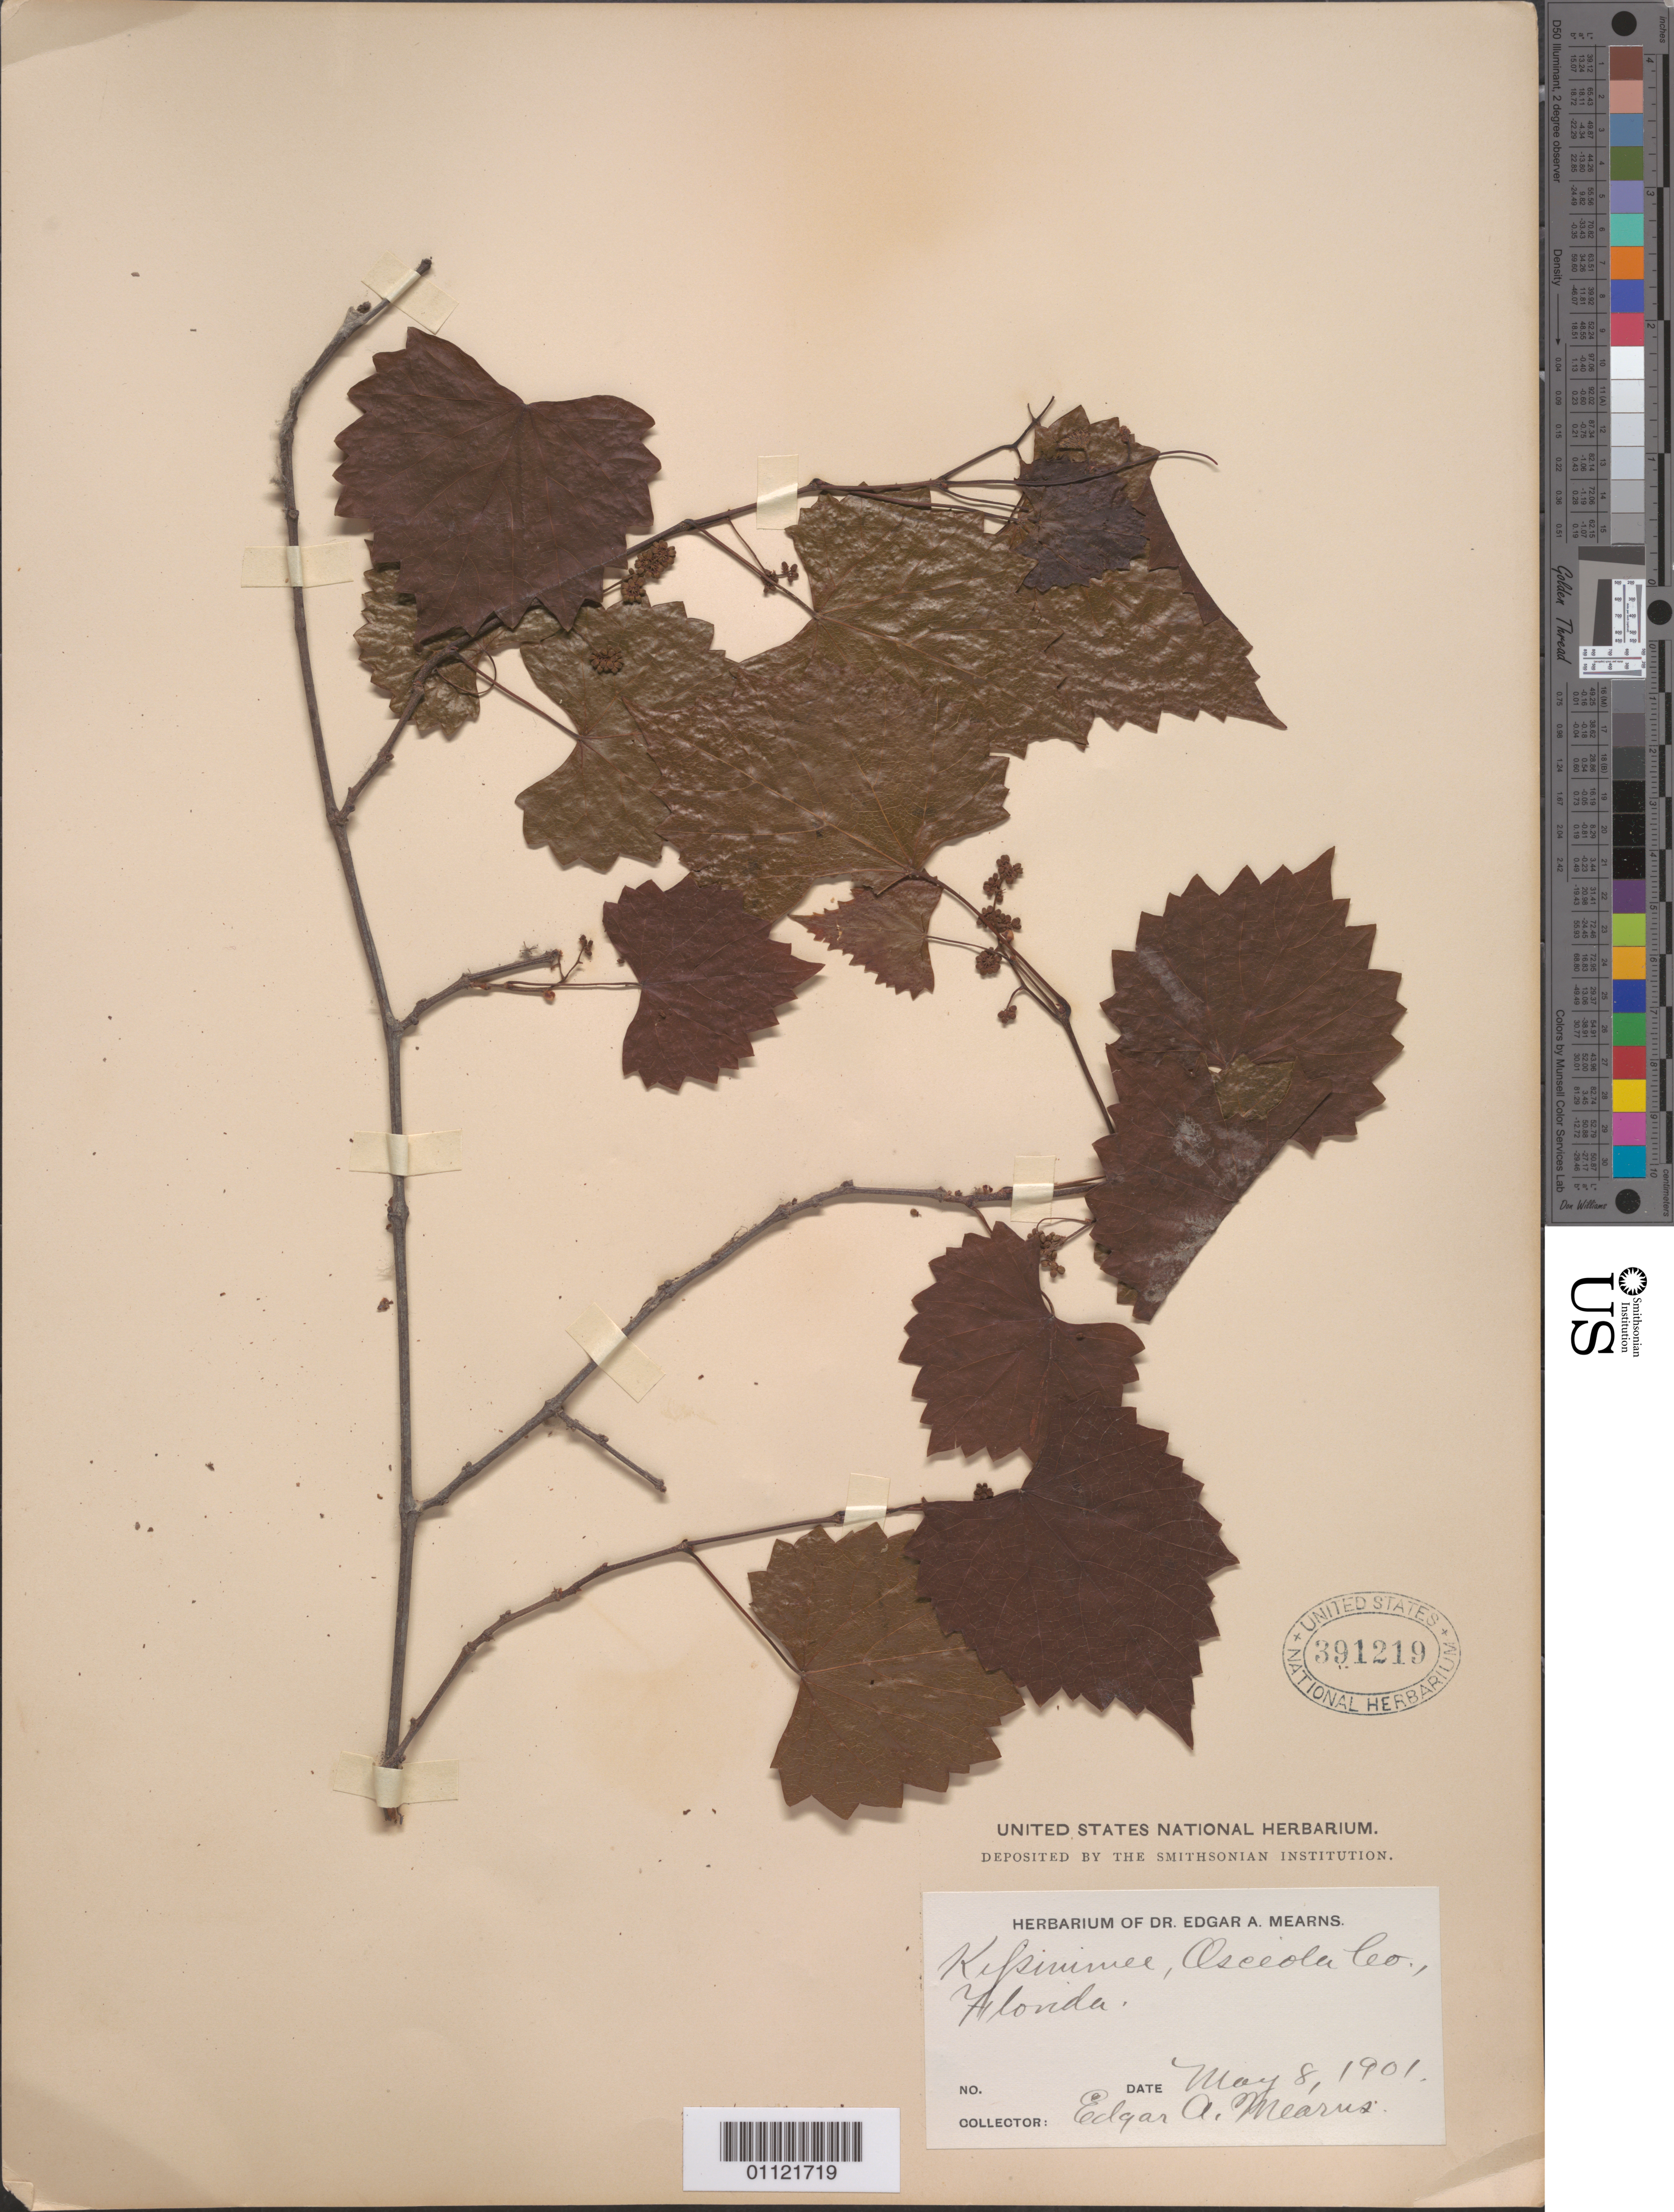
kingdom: Plantae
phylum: Tracheophyta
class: Magnoliopsida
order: Vitales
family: Vitaceae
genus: Vitis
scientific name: Vitis sp.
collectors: E. A. Mearns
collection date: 1901-05-08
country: United States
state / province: Florida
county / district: Osceola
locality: Kissimmee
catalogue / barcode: US 391219